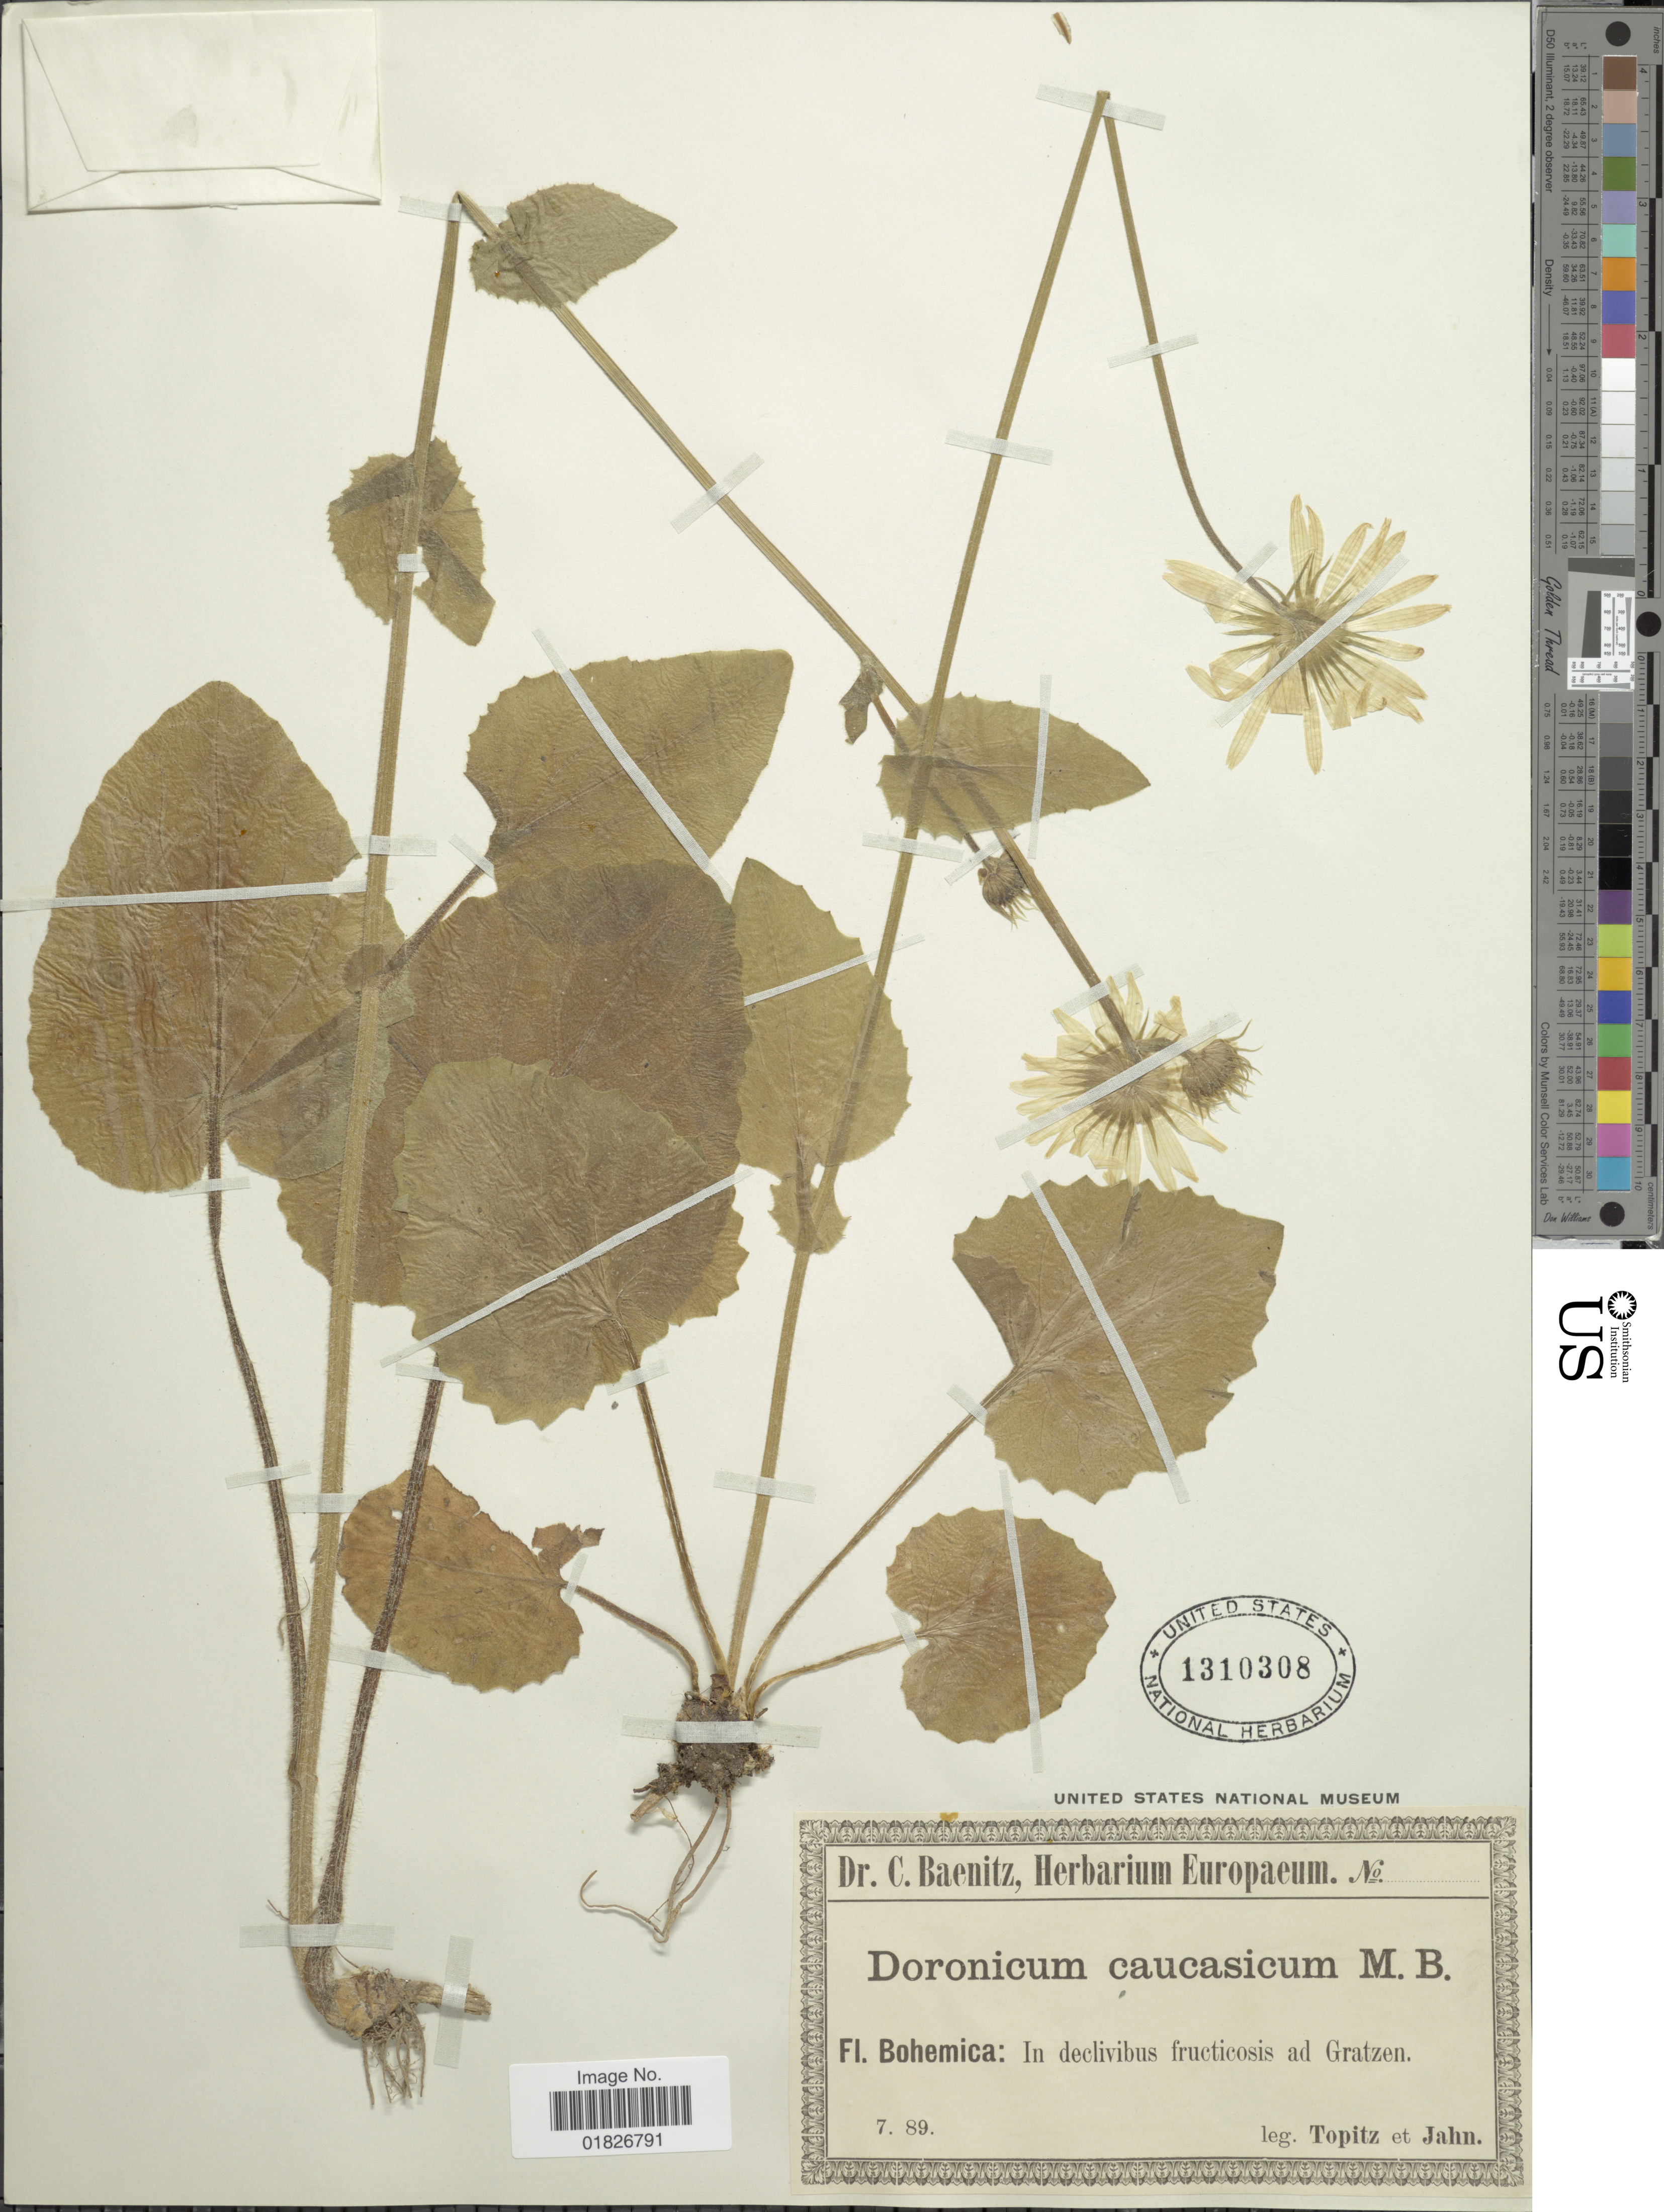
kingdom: Plantae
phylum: Tracheophyta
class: Magnoliopsida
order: Asterales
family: Asteraceae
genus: Doronicum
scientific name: Doronicum orientale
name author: Hoffm.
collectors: Topitz & -. Jahn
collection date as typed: Transcribed d/m/y: /7/89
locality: Bohemica, ad Gratzen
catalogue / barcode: US 1310308